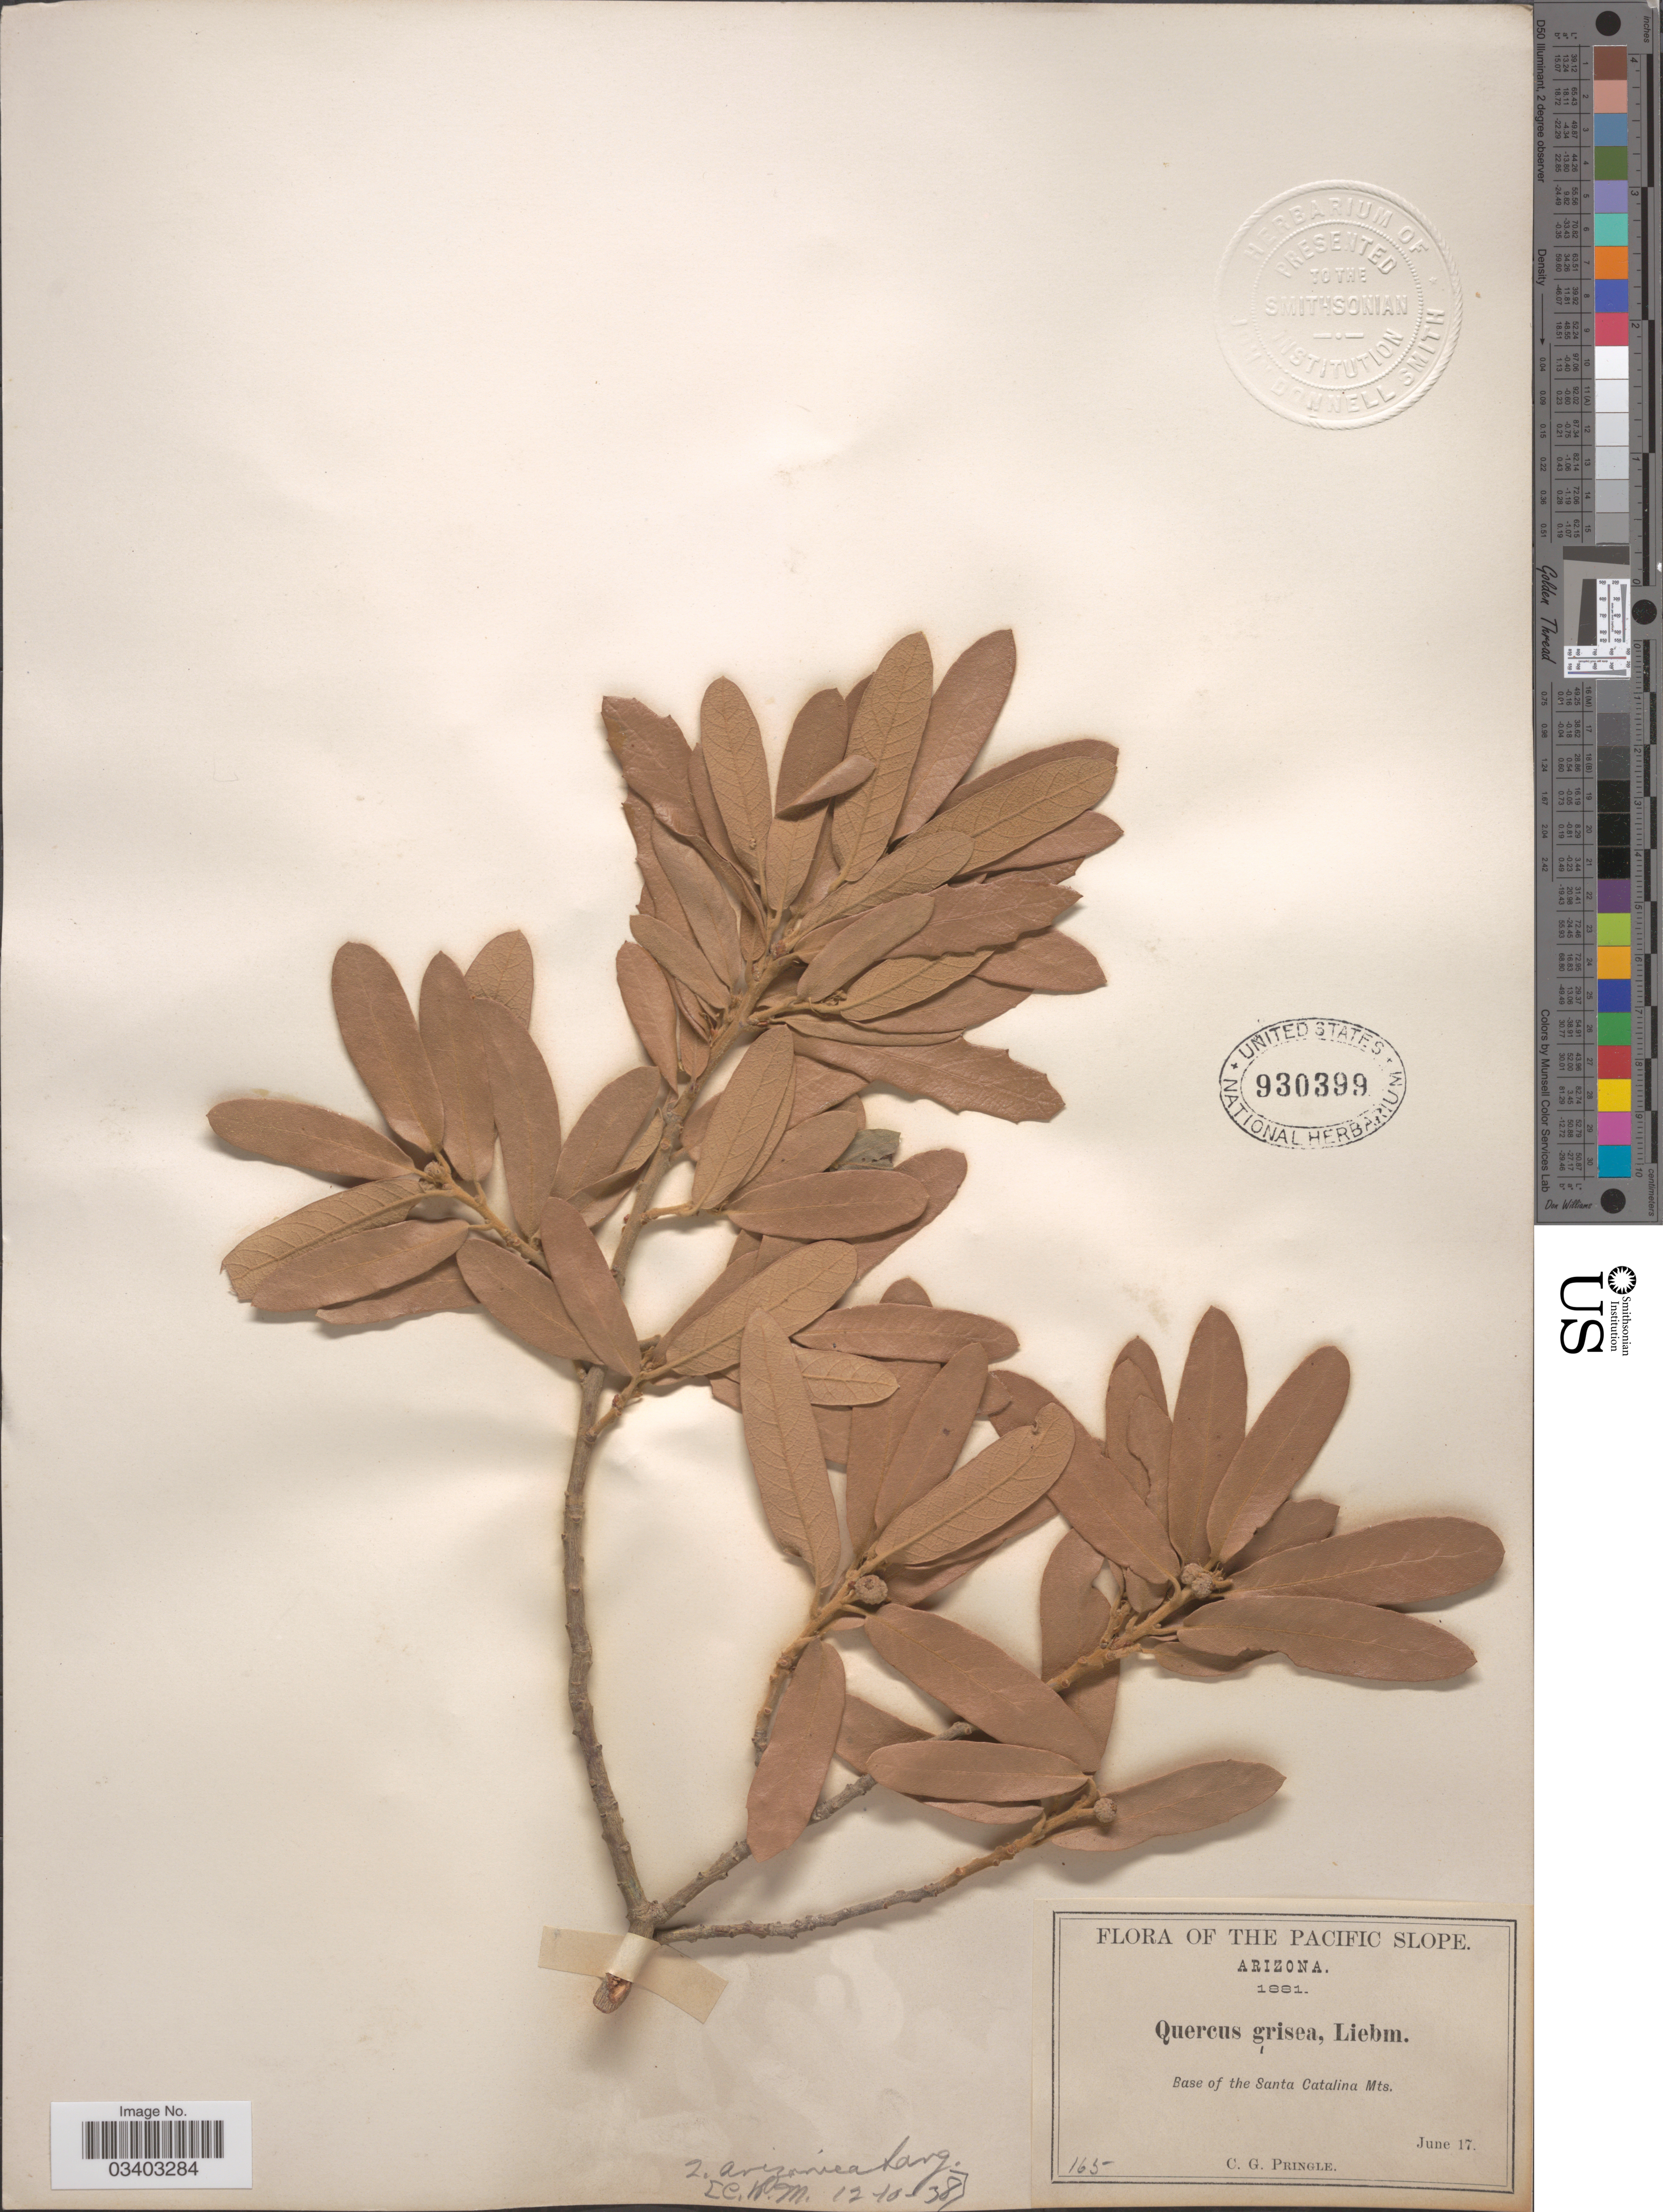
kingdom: Plantae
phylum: Tracheophyta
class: Magnoliopsida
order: Fagales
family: Fagaceae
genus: Quercus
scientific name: Quercus arizonica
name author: Sarg.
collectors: C. G. Pringle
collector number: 165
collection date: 1881-06-17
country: United States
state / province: Arizona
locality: Pacific Slope. Base of Santa Catalina Mts.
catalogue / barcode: US 930399